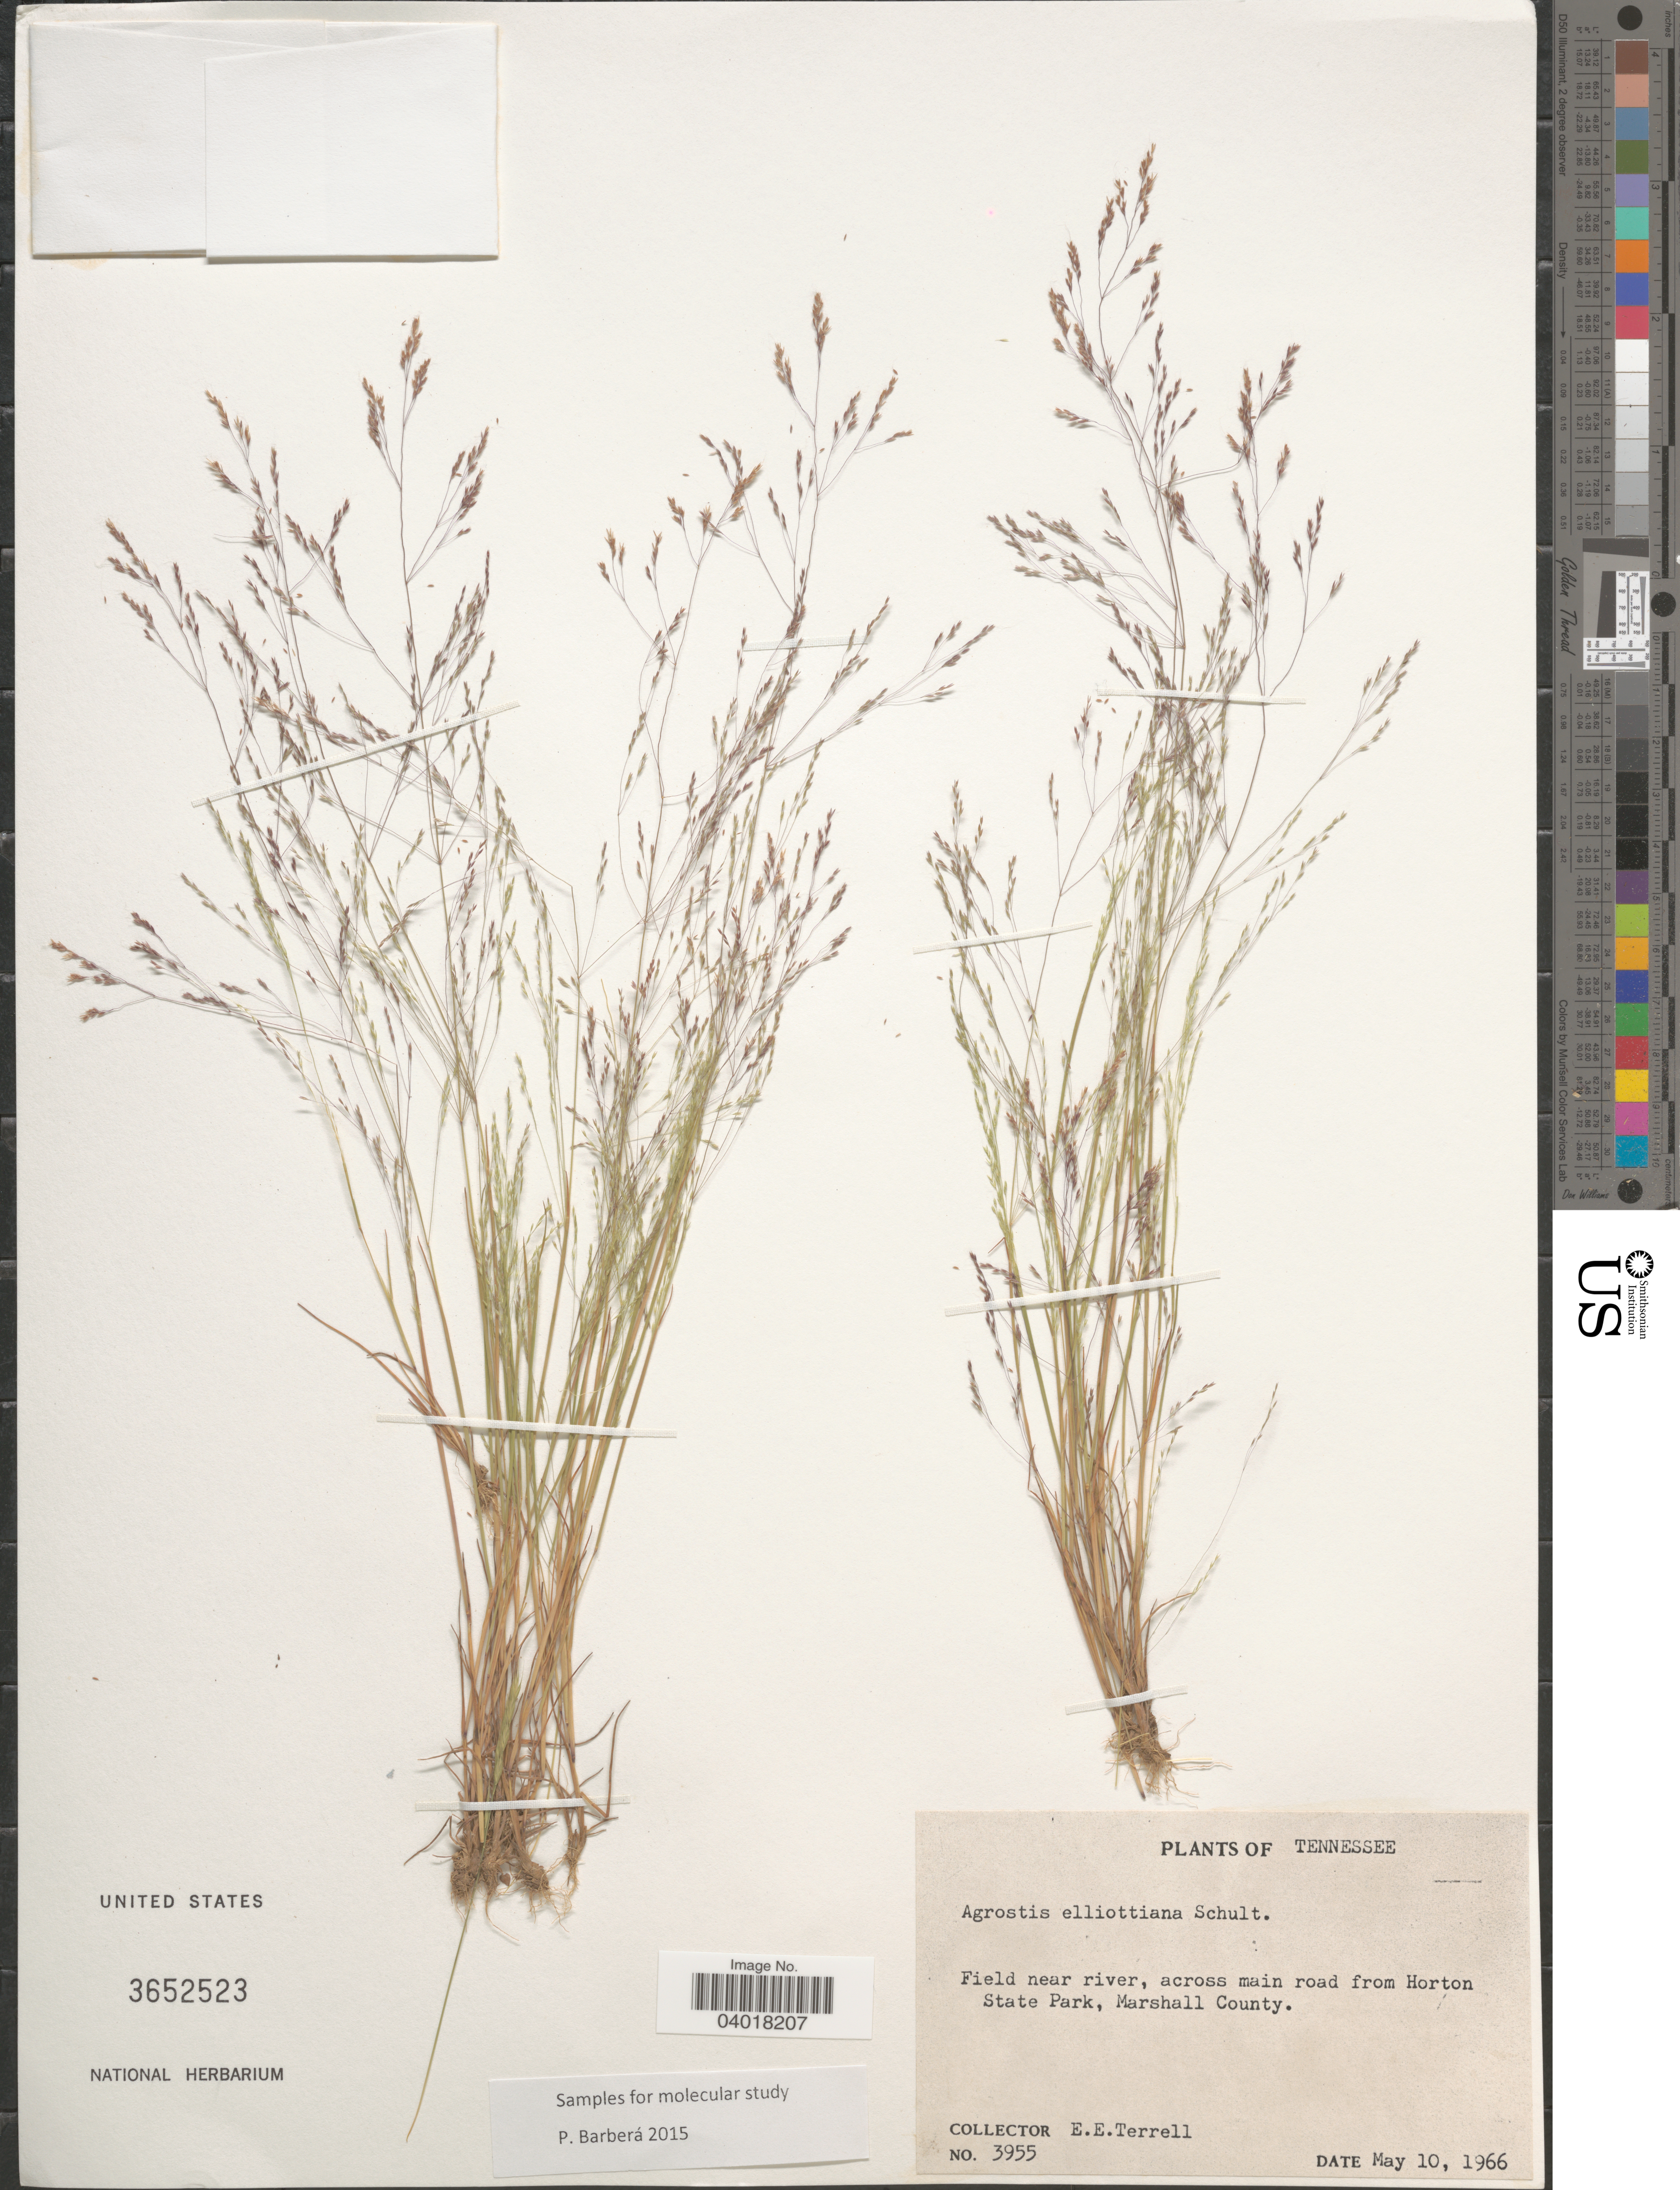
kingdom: Plantae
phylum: Tracheophyta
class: Liliopsida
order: Poales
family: Poaceae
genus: Agrostis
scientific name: Agrostis elliottiana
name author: Schult.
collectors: E. E. Terrell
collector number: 3955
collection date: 1966-05-10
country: United States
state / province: Tennessee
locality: Field near river, across main road from Horton State Park, Marshall County.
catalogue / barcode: US 3652523